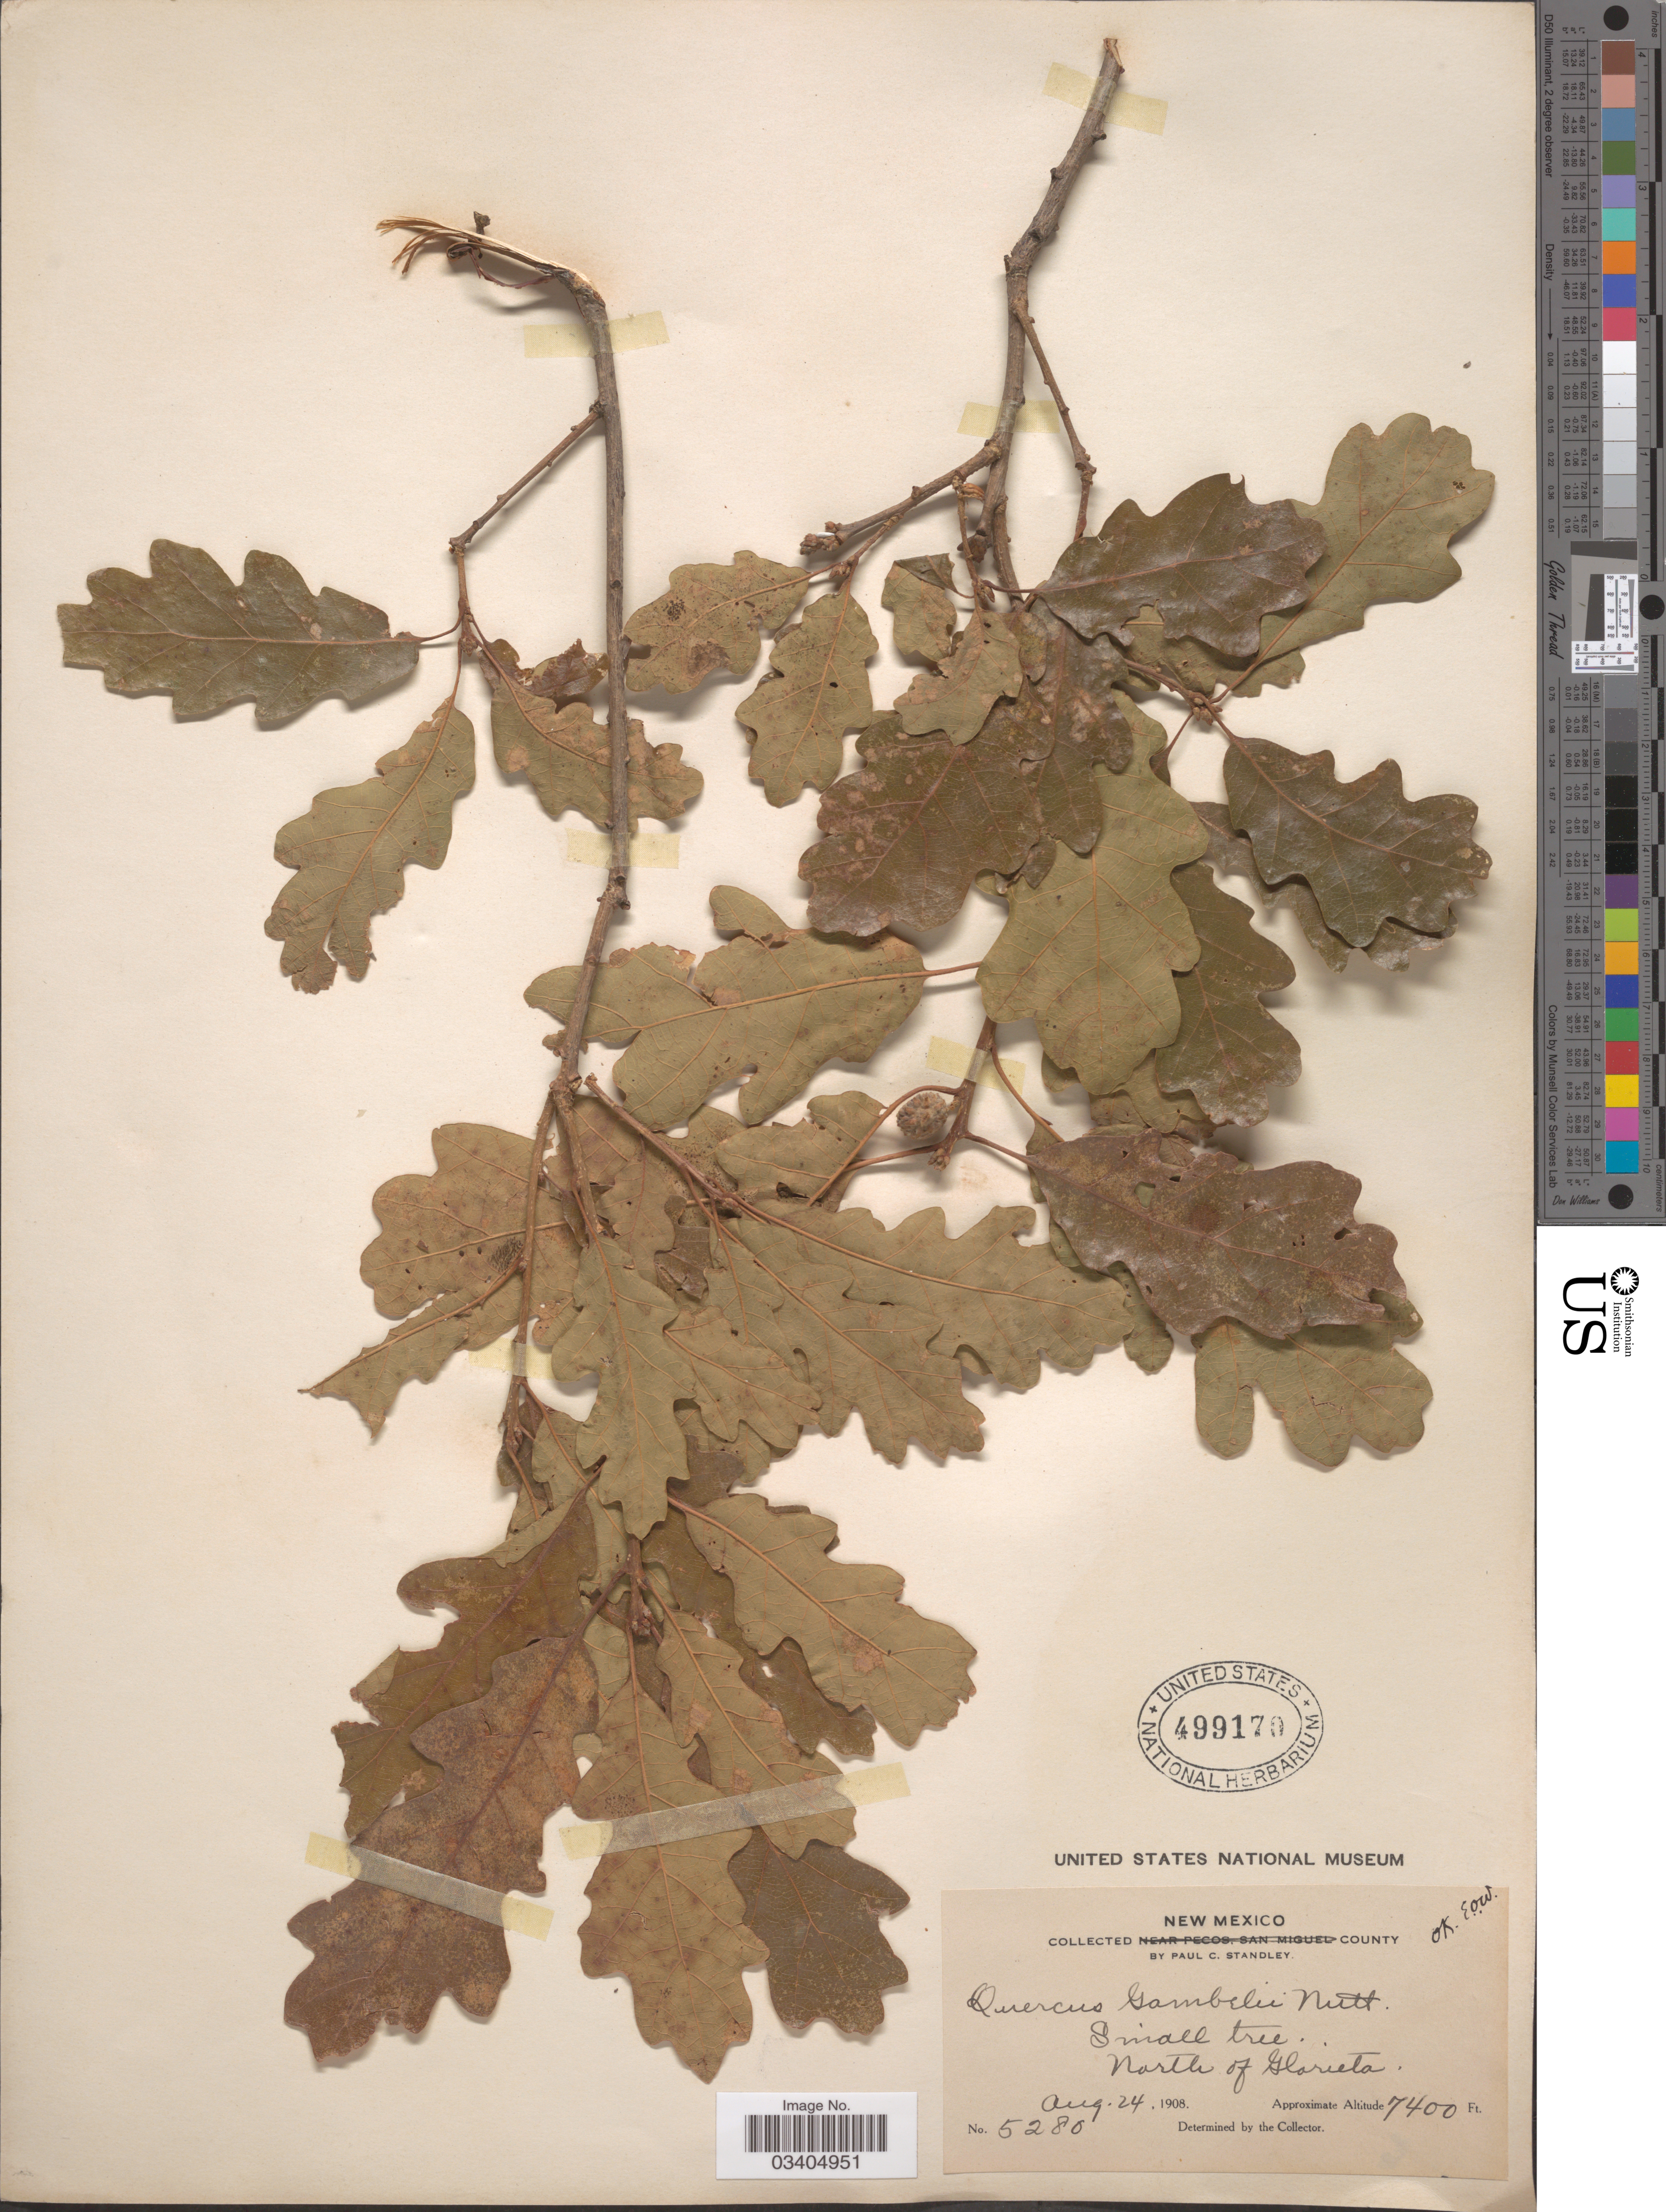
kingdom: Plantae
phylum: Tracheophyta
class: Magnoliopsida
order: Fagales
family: Fagaceae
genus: Quercus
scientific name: Quercus gambelii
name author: Nutt.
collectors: P. C. Standley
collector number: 5280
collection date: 1908-08-24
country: United States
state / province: New Mexico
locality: North of Glorieta.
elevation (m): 2256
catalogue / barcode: US 499170